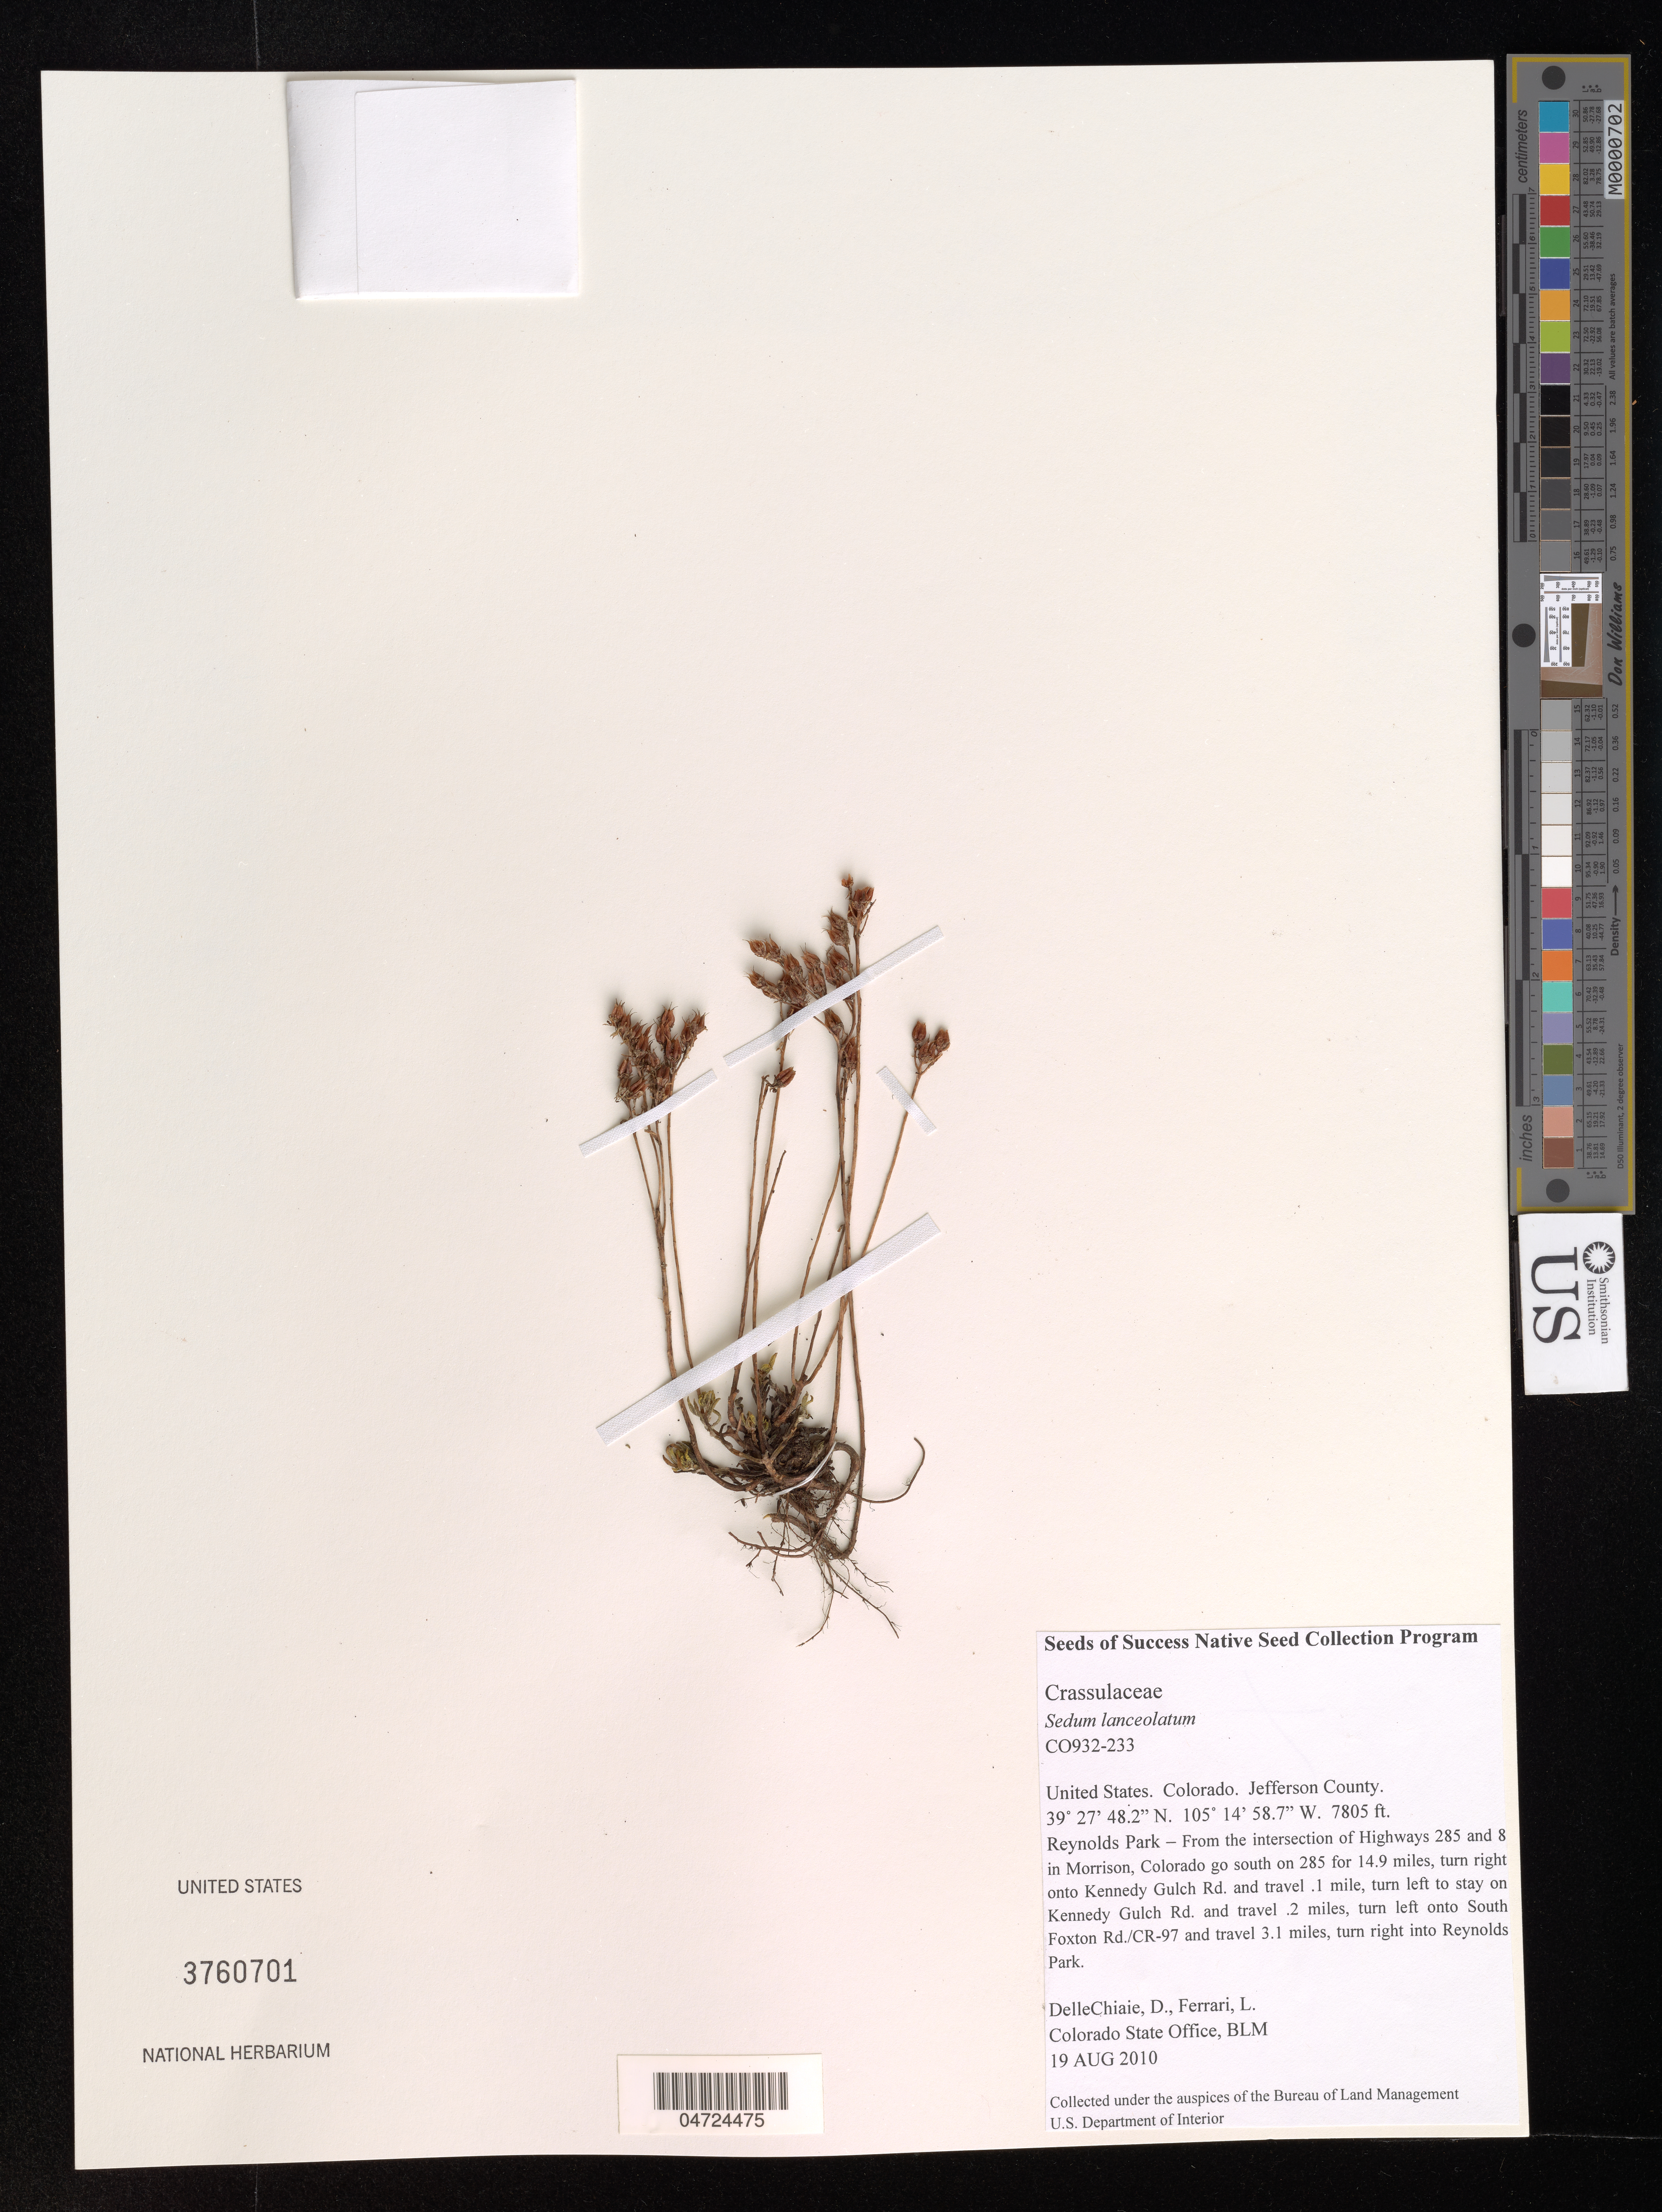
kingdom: Plantae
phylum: Tracheophyta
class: Magnoliopsida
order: Saxifragales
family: Crassulaceae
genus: Sedum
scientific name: Sedum lanceolatum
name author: Torr.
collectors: D. DelleChiaie & L. Ferrari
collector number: CO932-233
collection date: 2010-08-19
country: United States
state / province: Colorado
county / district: Jefferson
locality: Jefferson County. Reynolds Park - From the intersection of Highways 285 and 8 in Morrison, Colorado go south on 285 for 14.9 miles, turn right onto Kennedy Gulch Rd. and travel .1 mile, turn left to stay on Kennedy Gulch Rd. and travel .2 miles, turn left onto South Foxton Rd./CR-97 and travel 3.1 miles, turn right into Reynolds Park.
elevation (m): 2379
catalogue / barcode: US 3760701